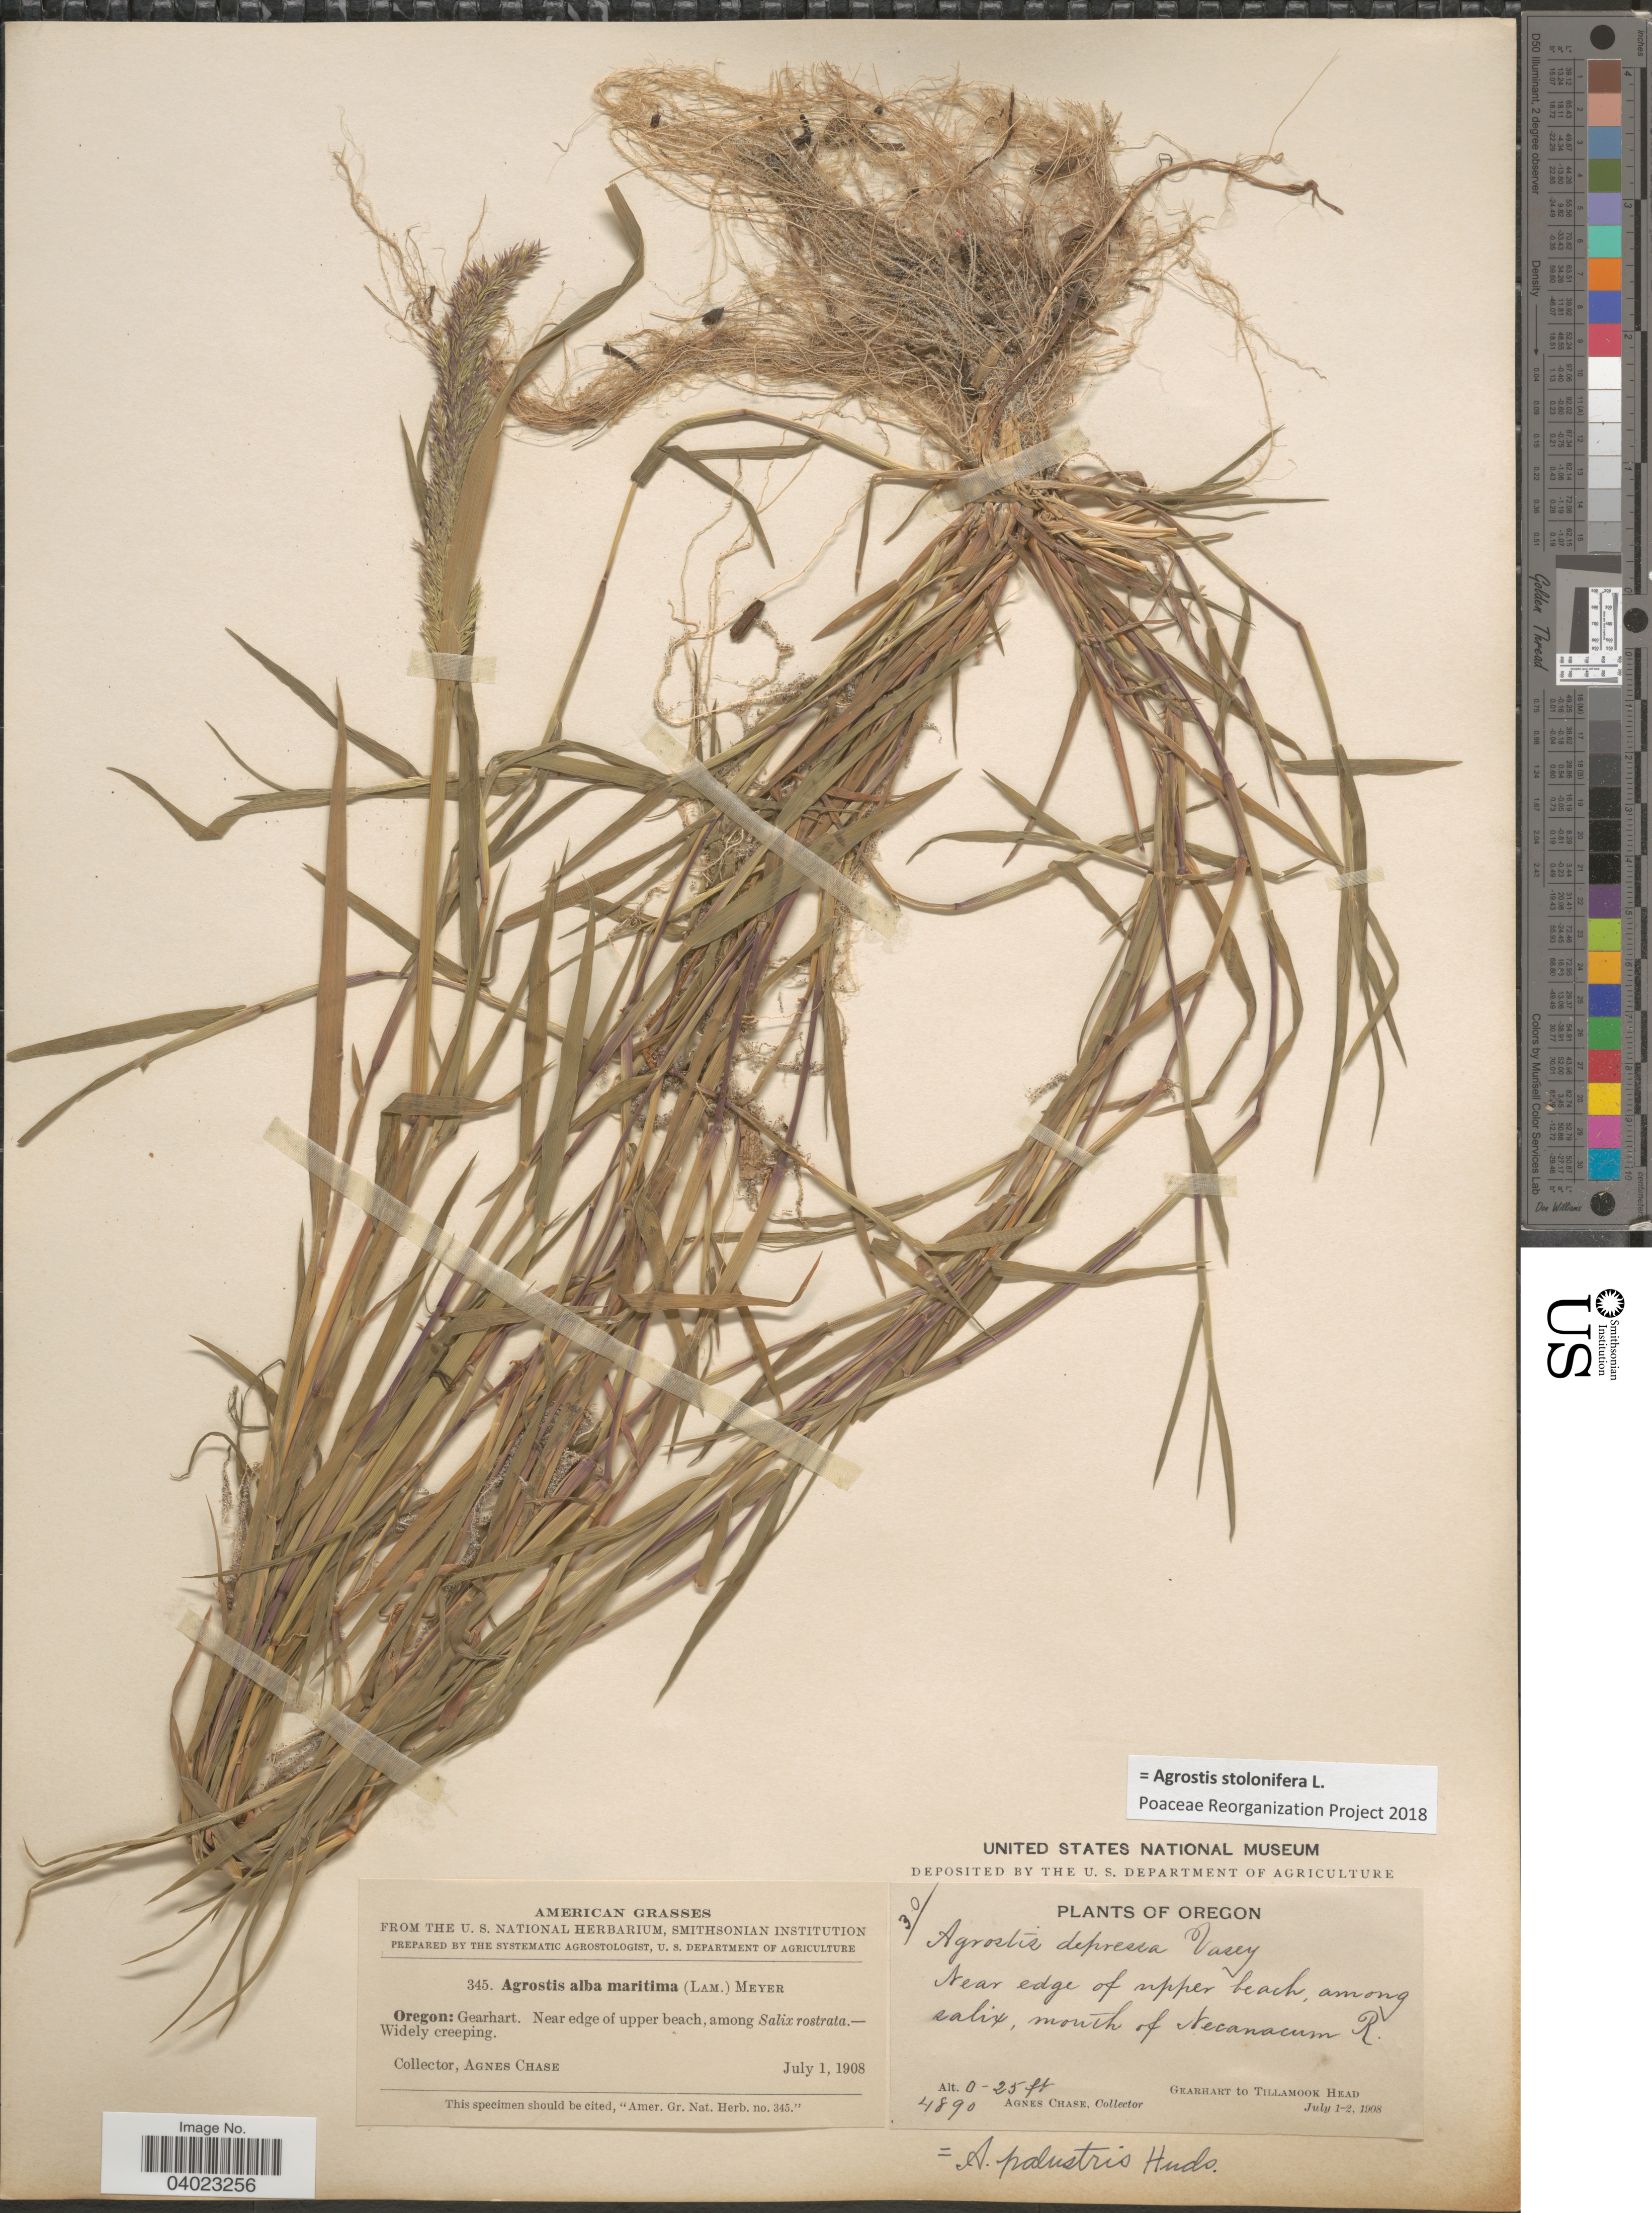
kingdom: Plantae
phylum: Tracheophyta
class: Liliopsida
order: Poales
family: Poaceae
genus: Agrostis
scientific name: Agrostis stolonifera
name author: L.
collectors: A. Chase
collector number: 345/4890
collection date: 1908-07-01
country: United States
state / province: Oregon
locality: Gearhart. Near edge of upper beach, among Salix rostrata. Near edge of upper beach, among salix, mouth of Necanacum R. Gearhart to Tillamore Head.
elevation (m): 0